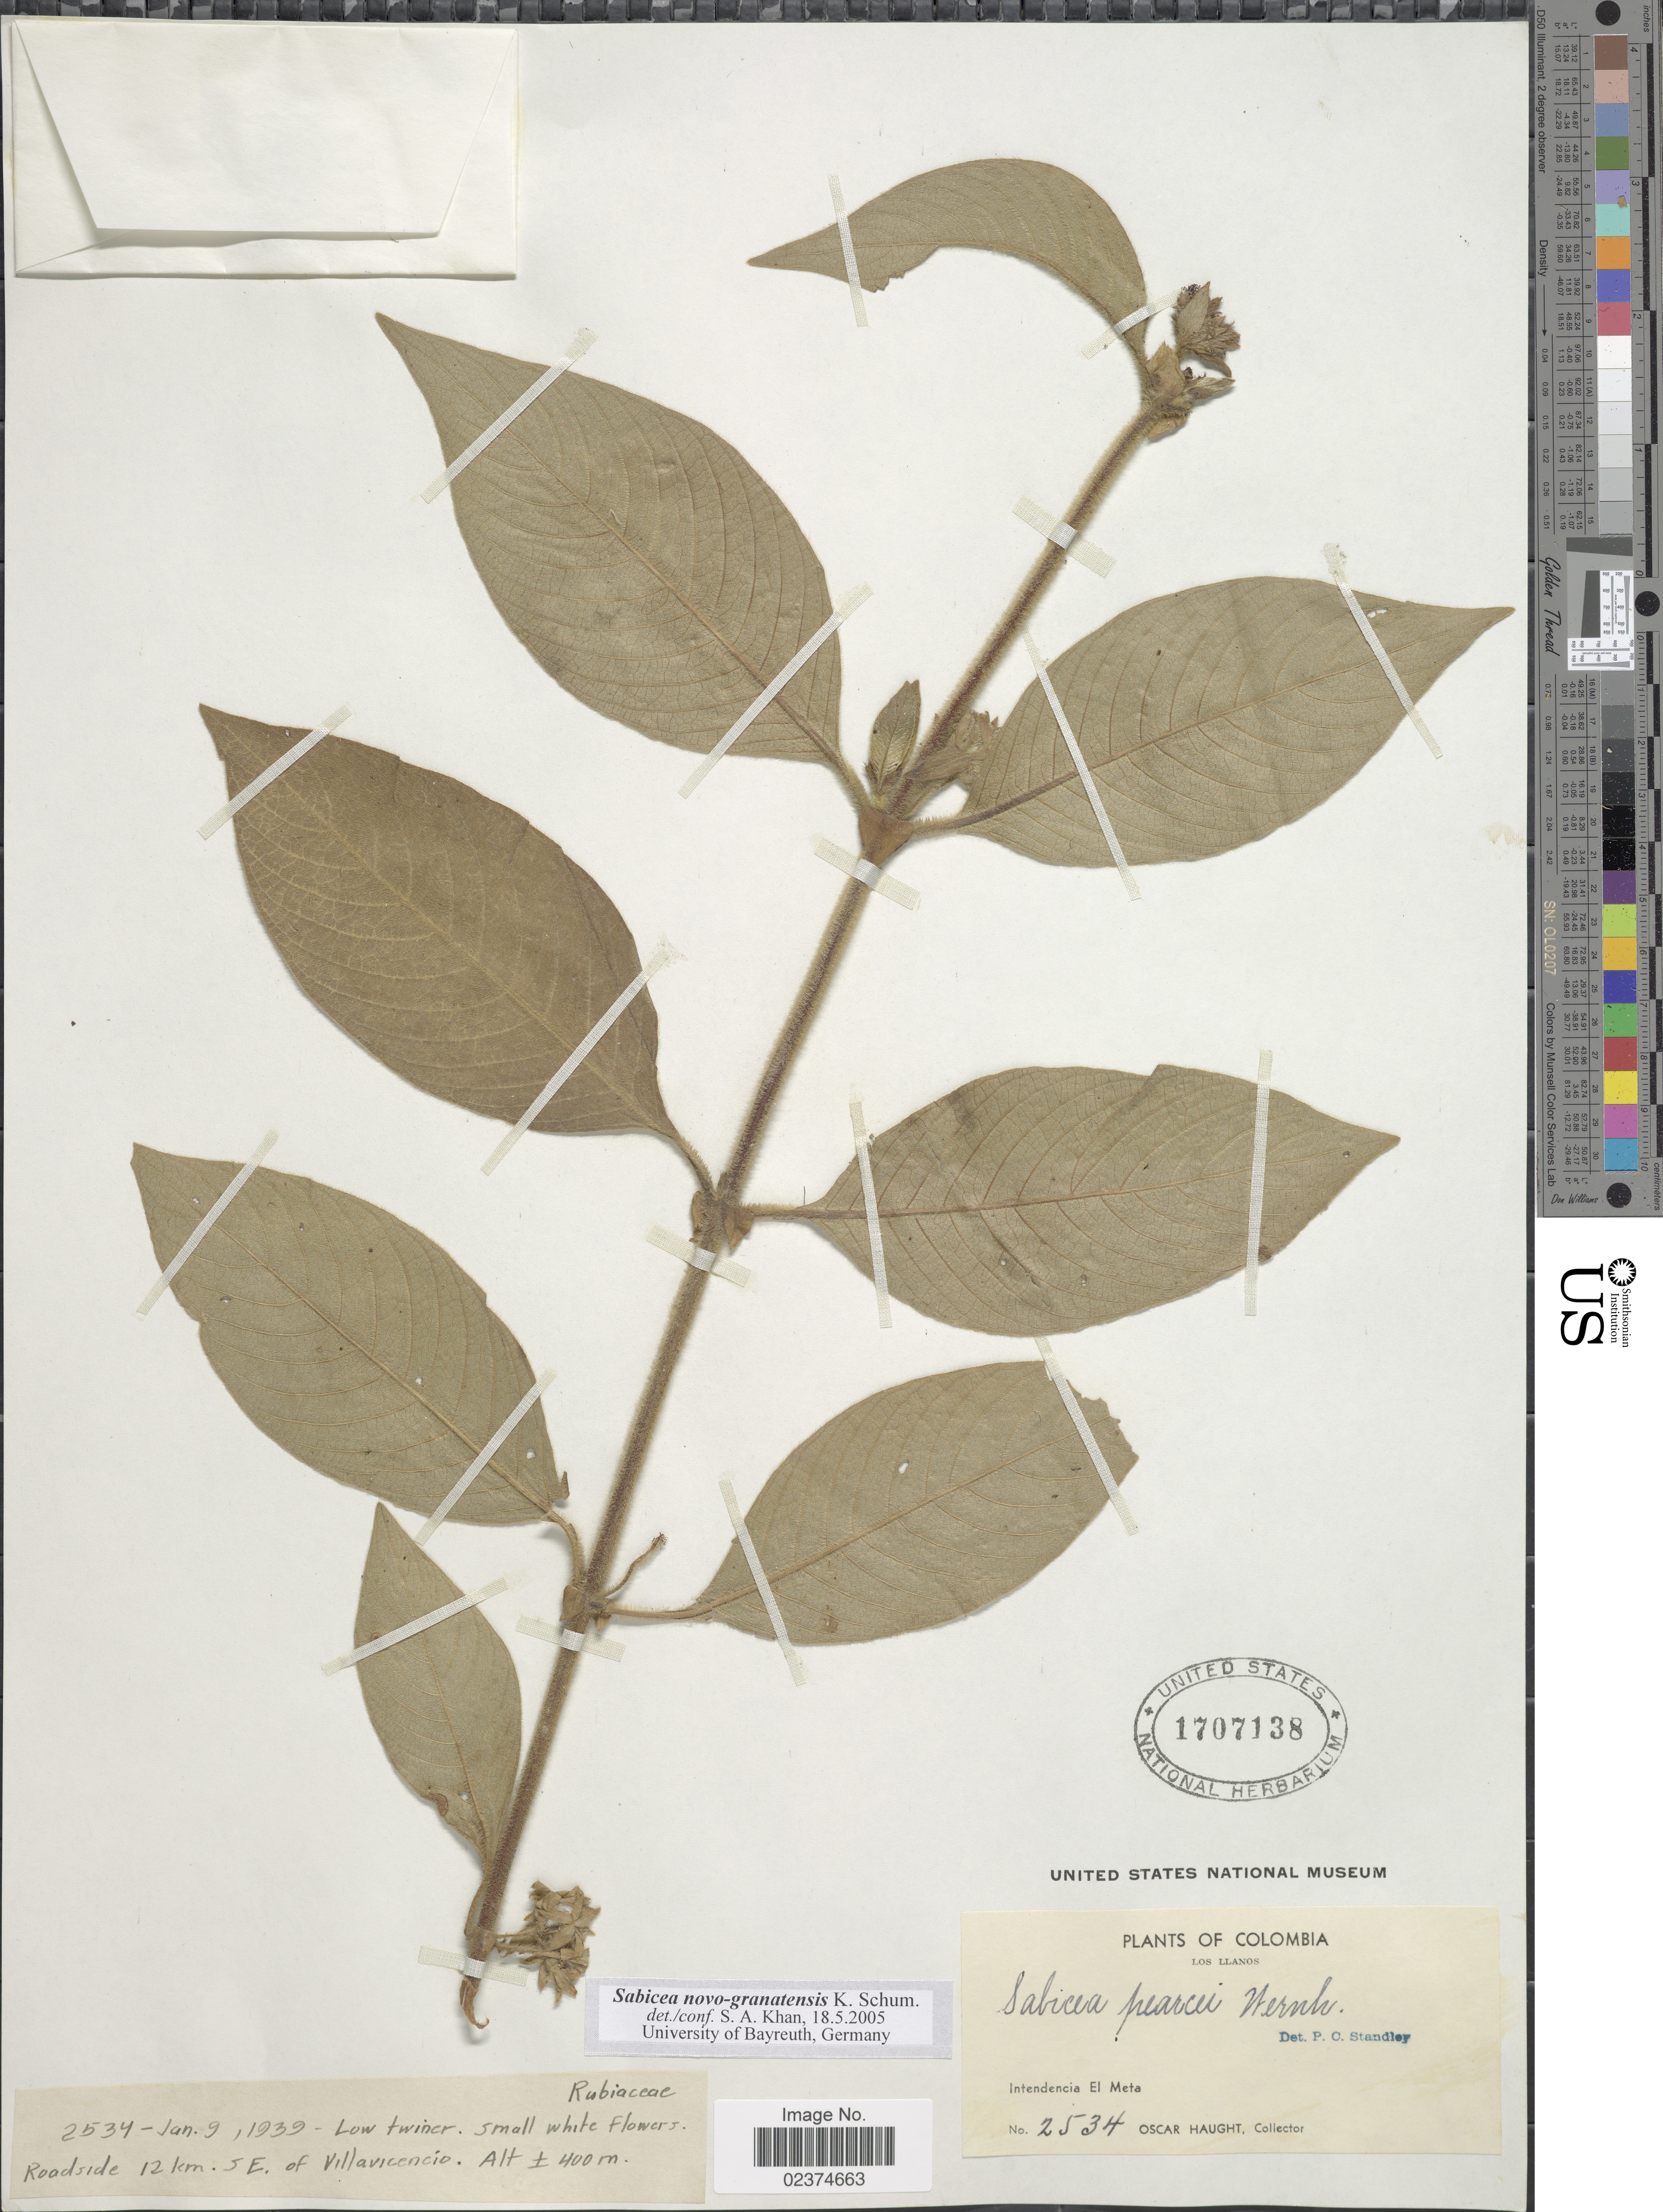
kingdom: Plantae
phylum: Tracheophyta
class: Magnoliopsida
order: Gentianales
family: Rubiaceae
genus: Sabicea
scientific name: Sabicea novogranatensis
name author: K. Schum.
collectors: O. Haught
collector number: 2534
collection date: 1939-01-09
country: Colombia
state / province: Meta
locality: Los Llanos, Intendencia El Meta, roadside 12 km. SE. of Villavicencio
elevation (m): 400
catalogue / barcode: US 1707138